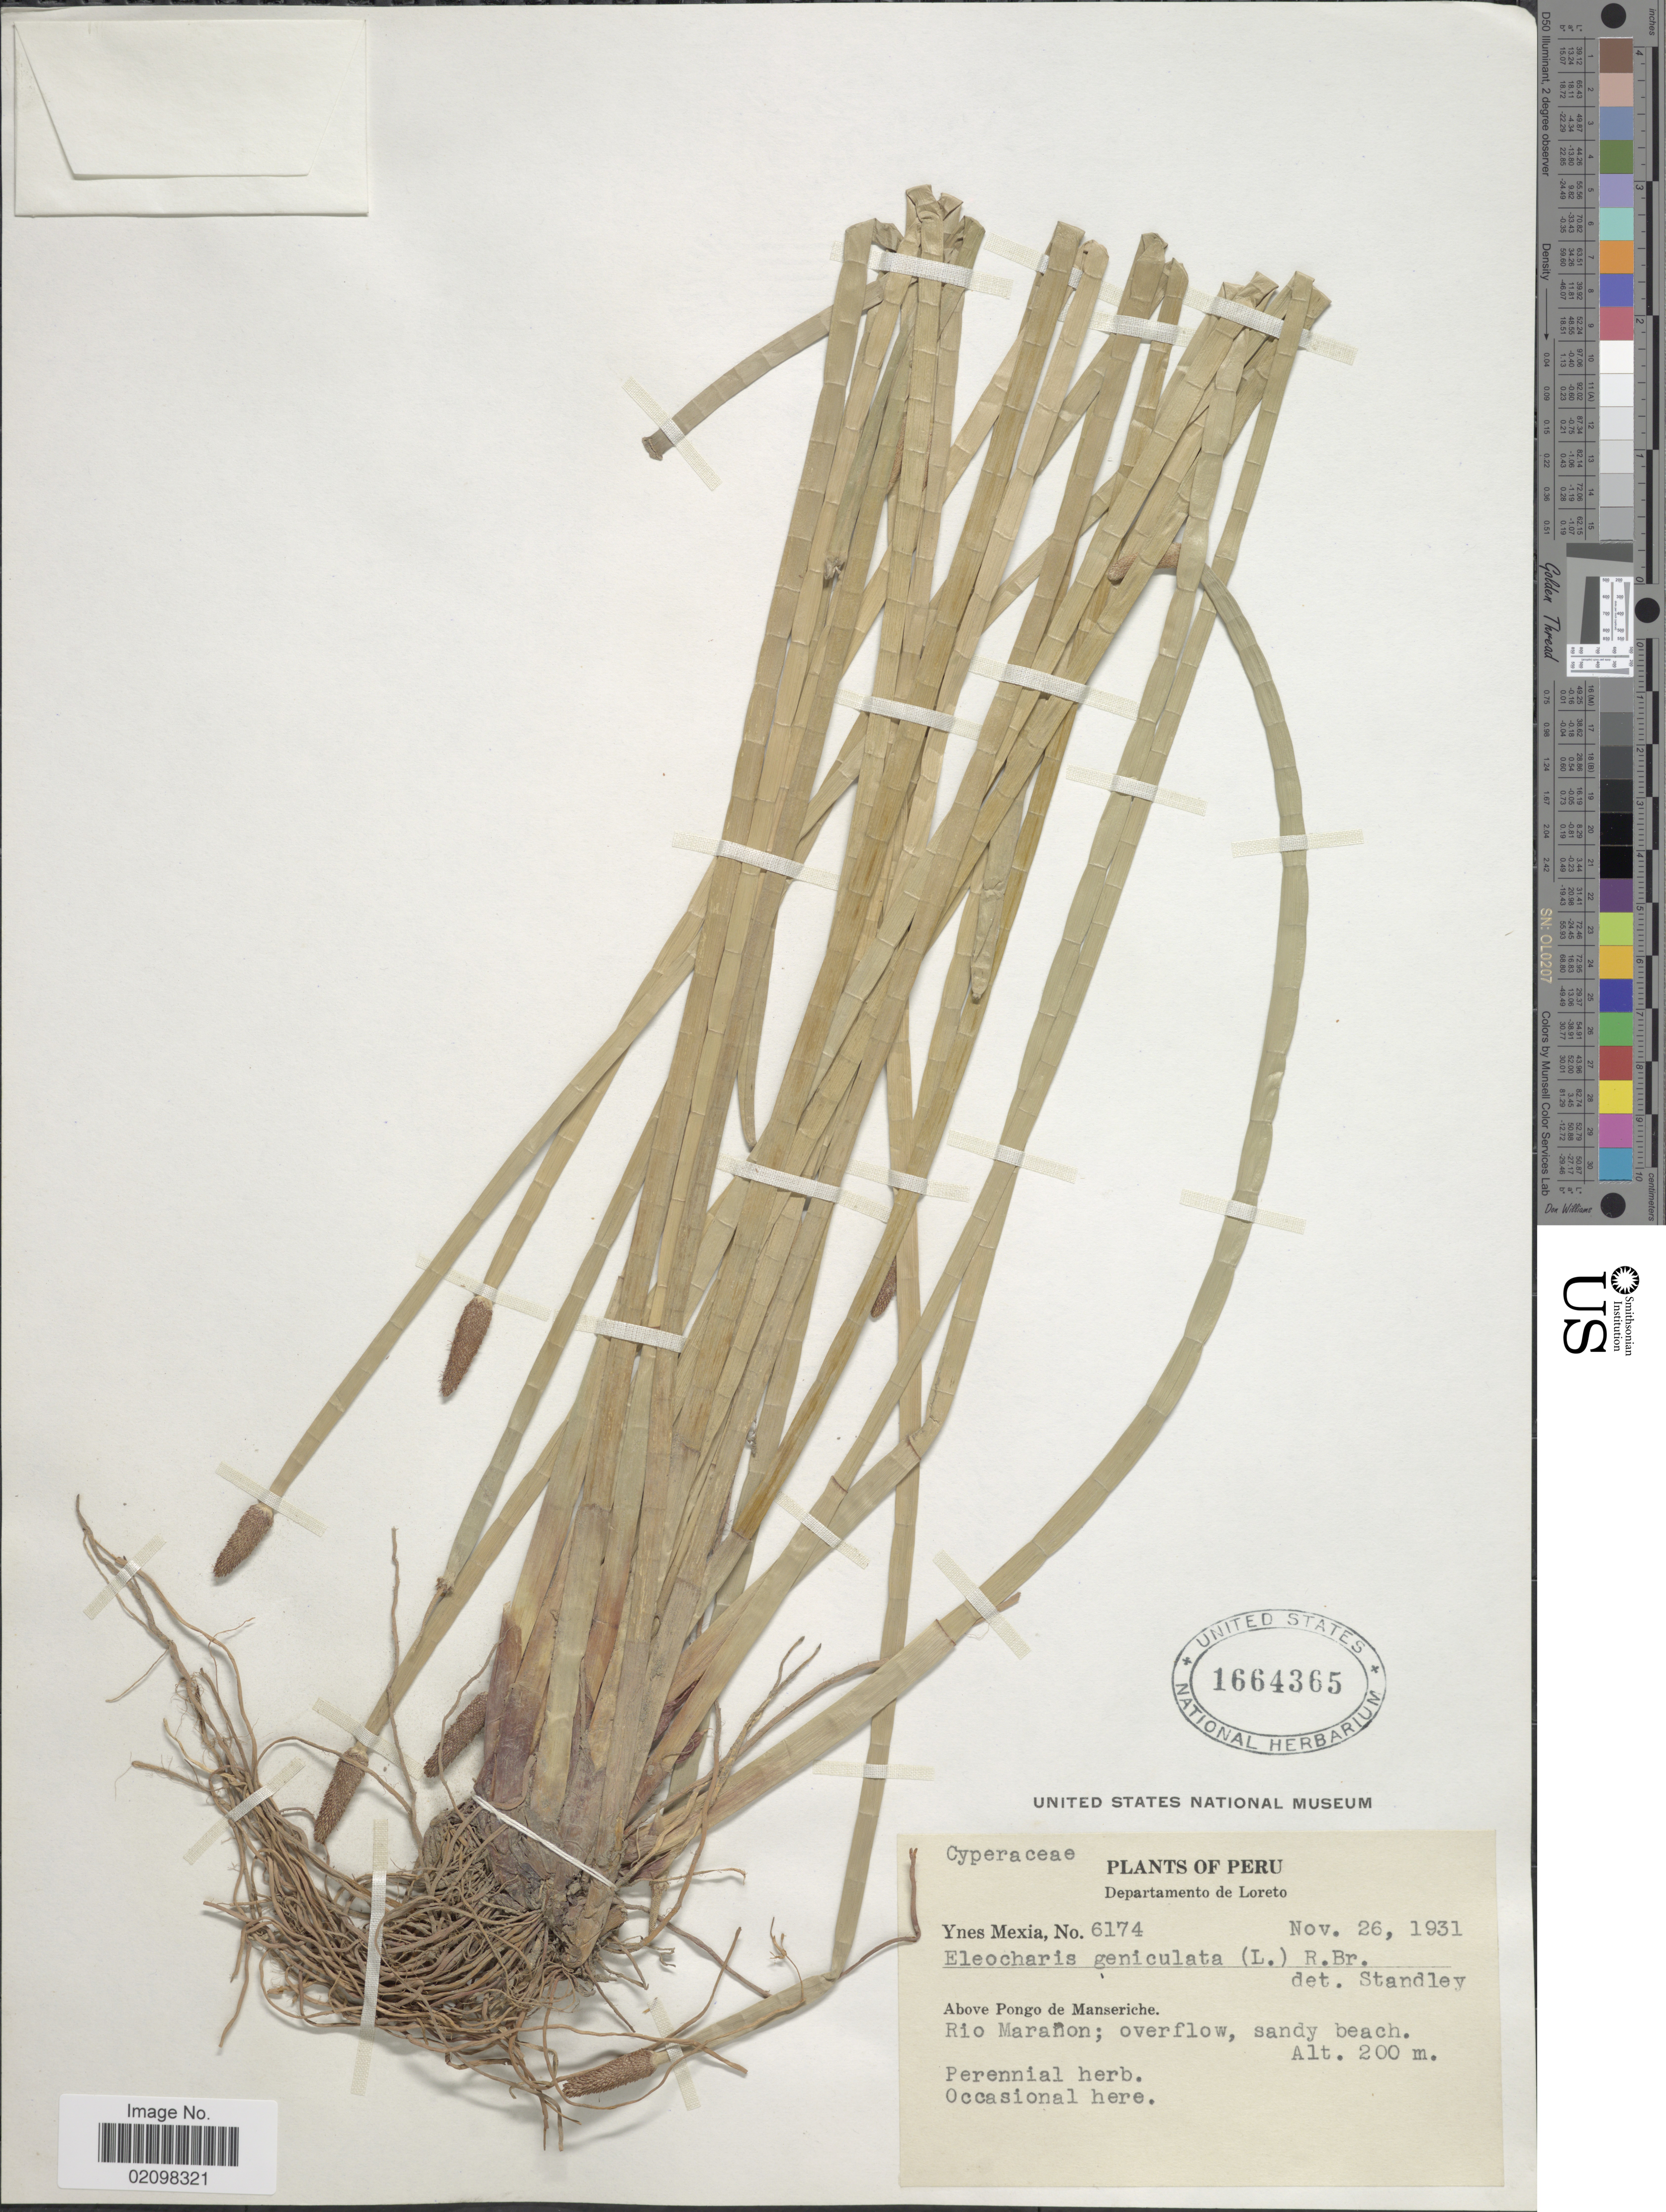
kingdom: Plantae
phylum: Tracheophyta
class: Liliopsida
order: Poales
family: Cyperaceae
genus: Eleocharis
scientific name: Eleocharis elegans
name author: (Kunth) Roem. & Schult.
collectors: Y. Mexia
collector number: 6174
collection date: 1931-11-26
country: Peru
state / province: Loreto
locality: Above Pongo de Manseriche. Rio Marañon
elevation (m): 200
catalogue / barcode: US 1664365